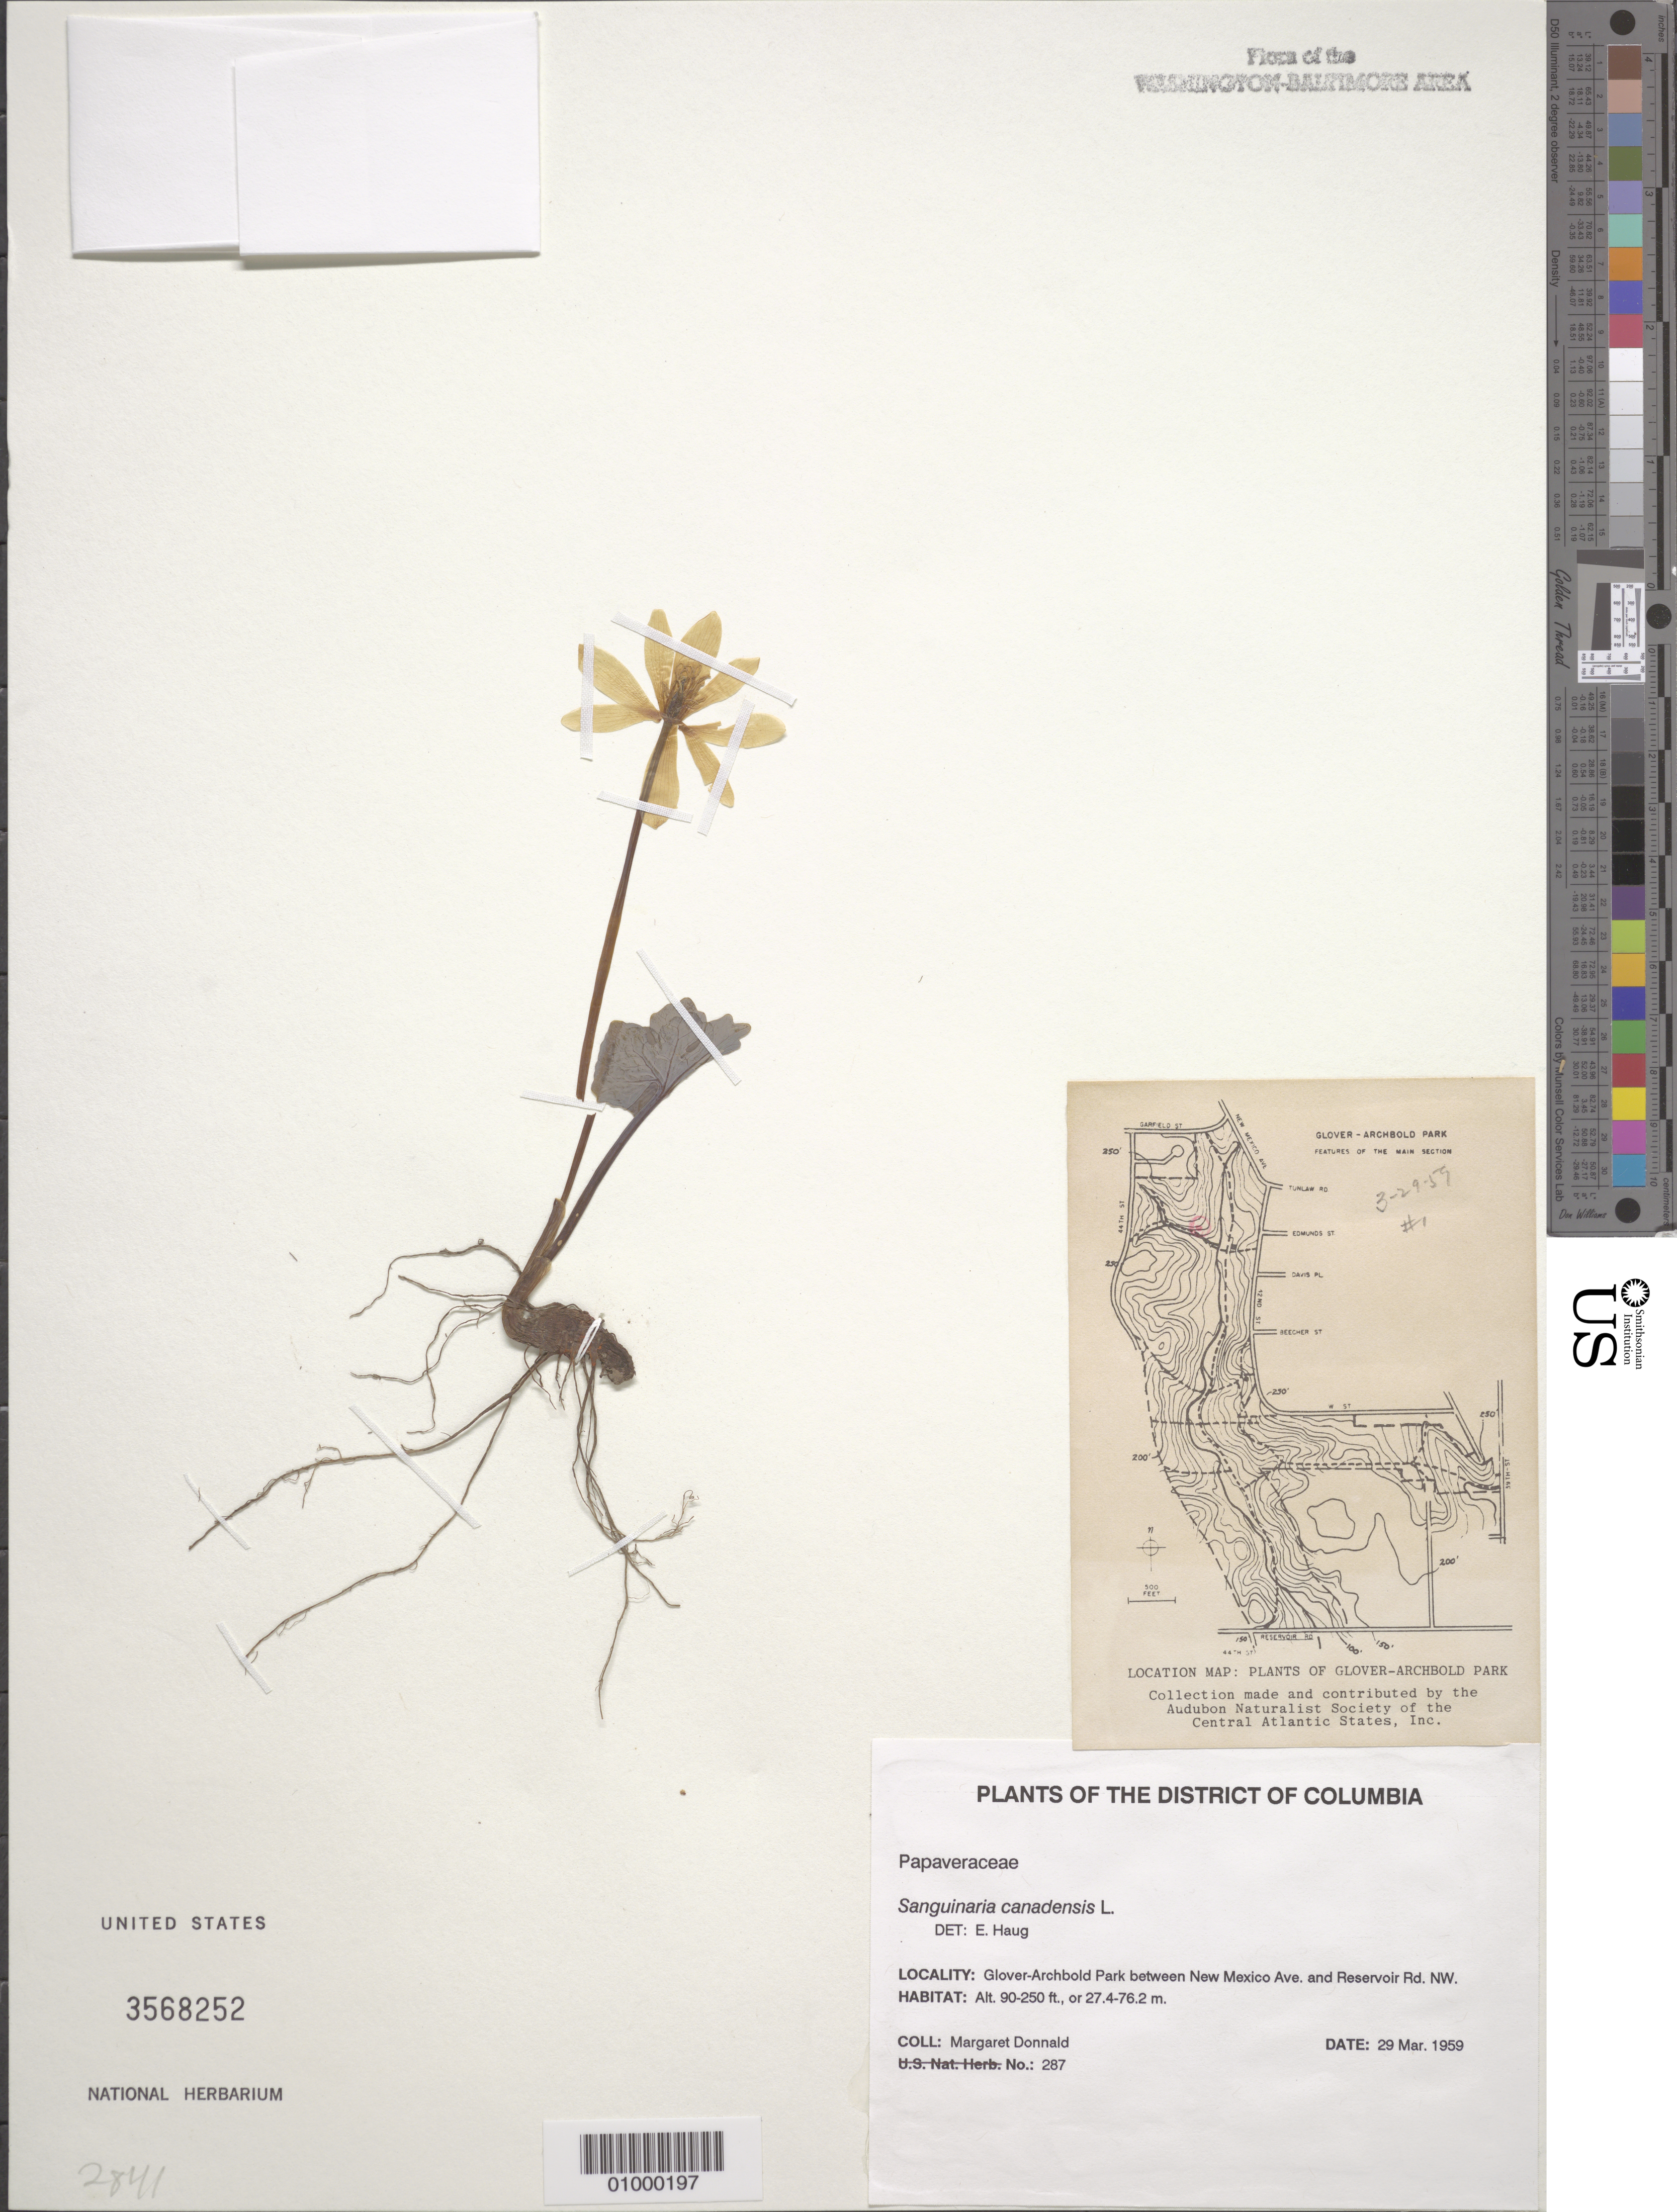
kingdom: Plantae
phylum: Tracheophyta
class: Magnoliopsida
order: Ranunculales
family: Papaveraceae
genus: Sanguinaria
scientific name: Sanguinaria canadensis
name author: L.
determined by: Haug, E., (UNITED STATES)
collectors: M. Donnald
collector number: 287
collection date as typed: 29 March 1959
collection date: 1959-03-29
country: United States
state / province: District of Columbia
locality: Glover-Archbold Park between New Mexico Avenue and Reservoir Road NW.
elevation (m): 27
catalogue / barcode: US 3568252